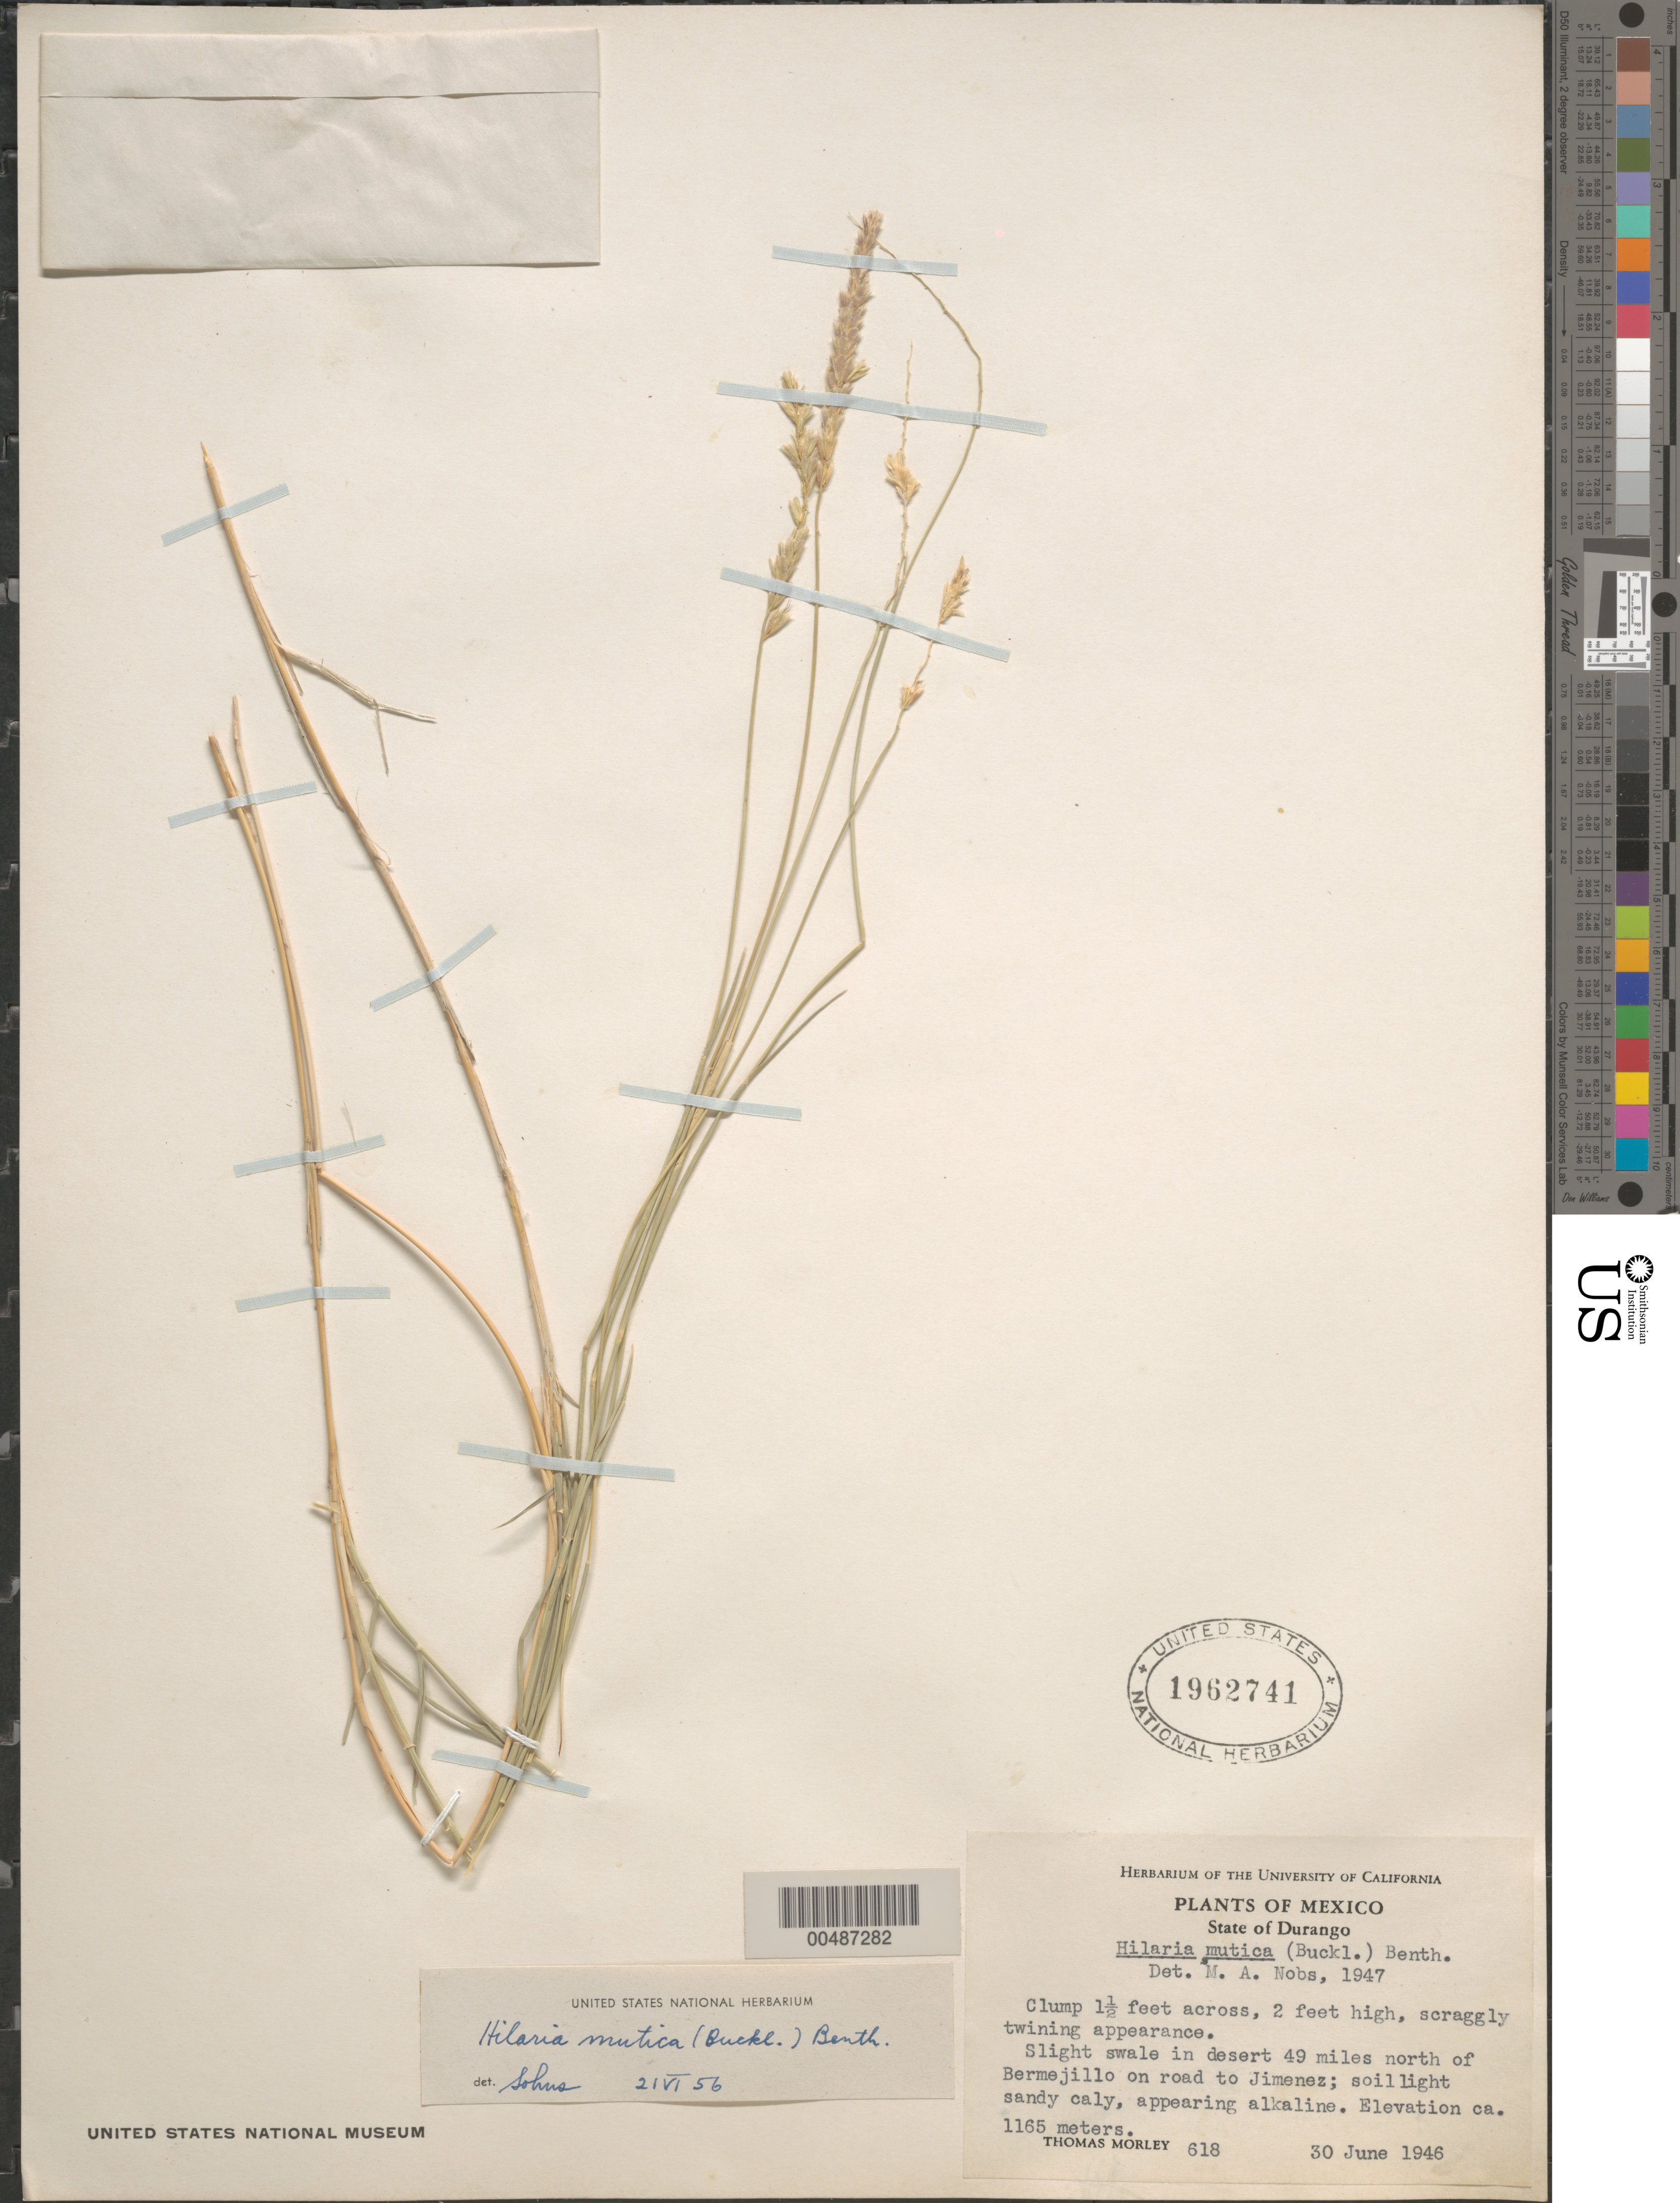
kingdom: Plantae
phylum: Tracheophyta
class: Liliopsida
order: Poales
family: Poaceae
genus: Hilaria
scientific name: Hilaria mutica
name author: (Buckley) Benth.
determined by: Sohns, E. R.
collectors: T. Morley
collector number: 618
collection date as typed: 30 Jun 1946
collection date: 1946-06-30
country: Mexico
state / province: Durango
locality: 49 mi N of Bermejillo on rd to Jimenez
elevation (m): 1165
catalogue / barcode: US 1962741